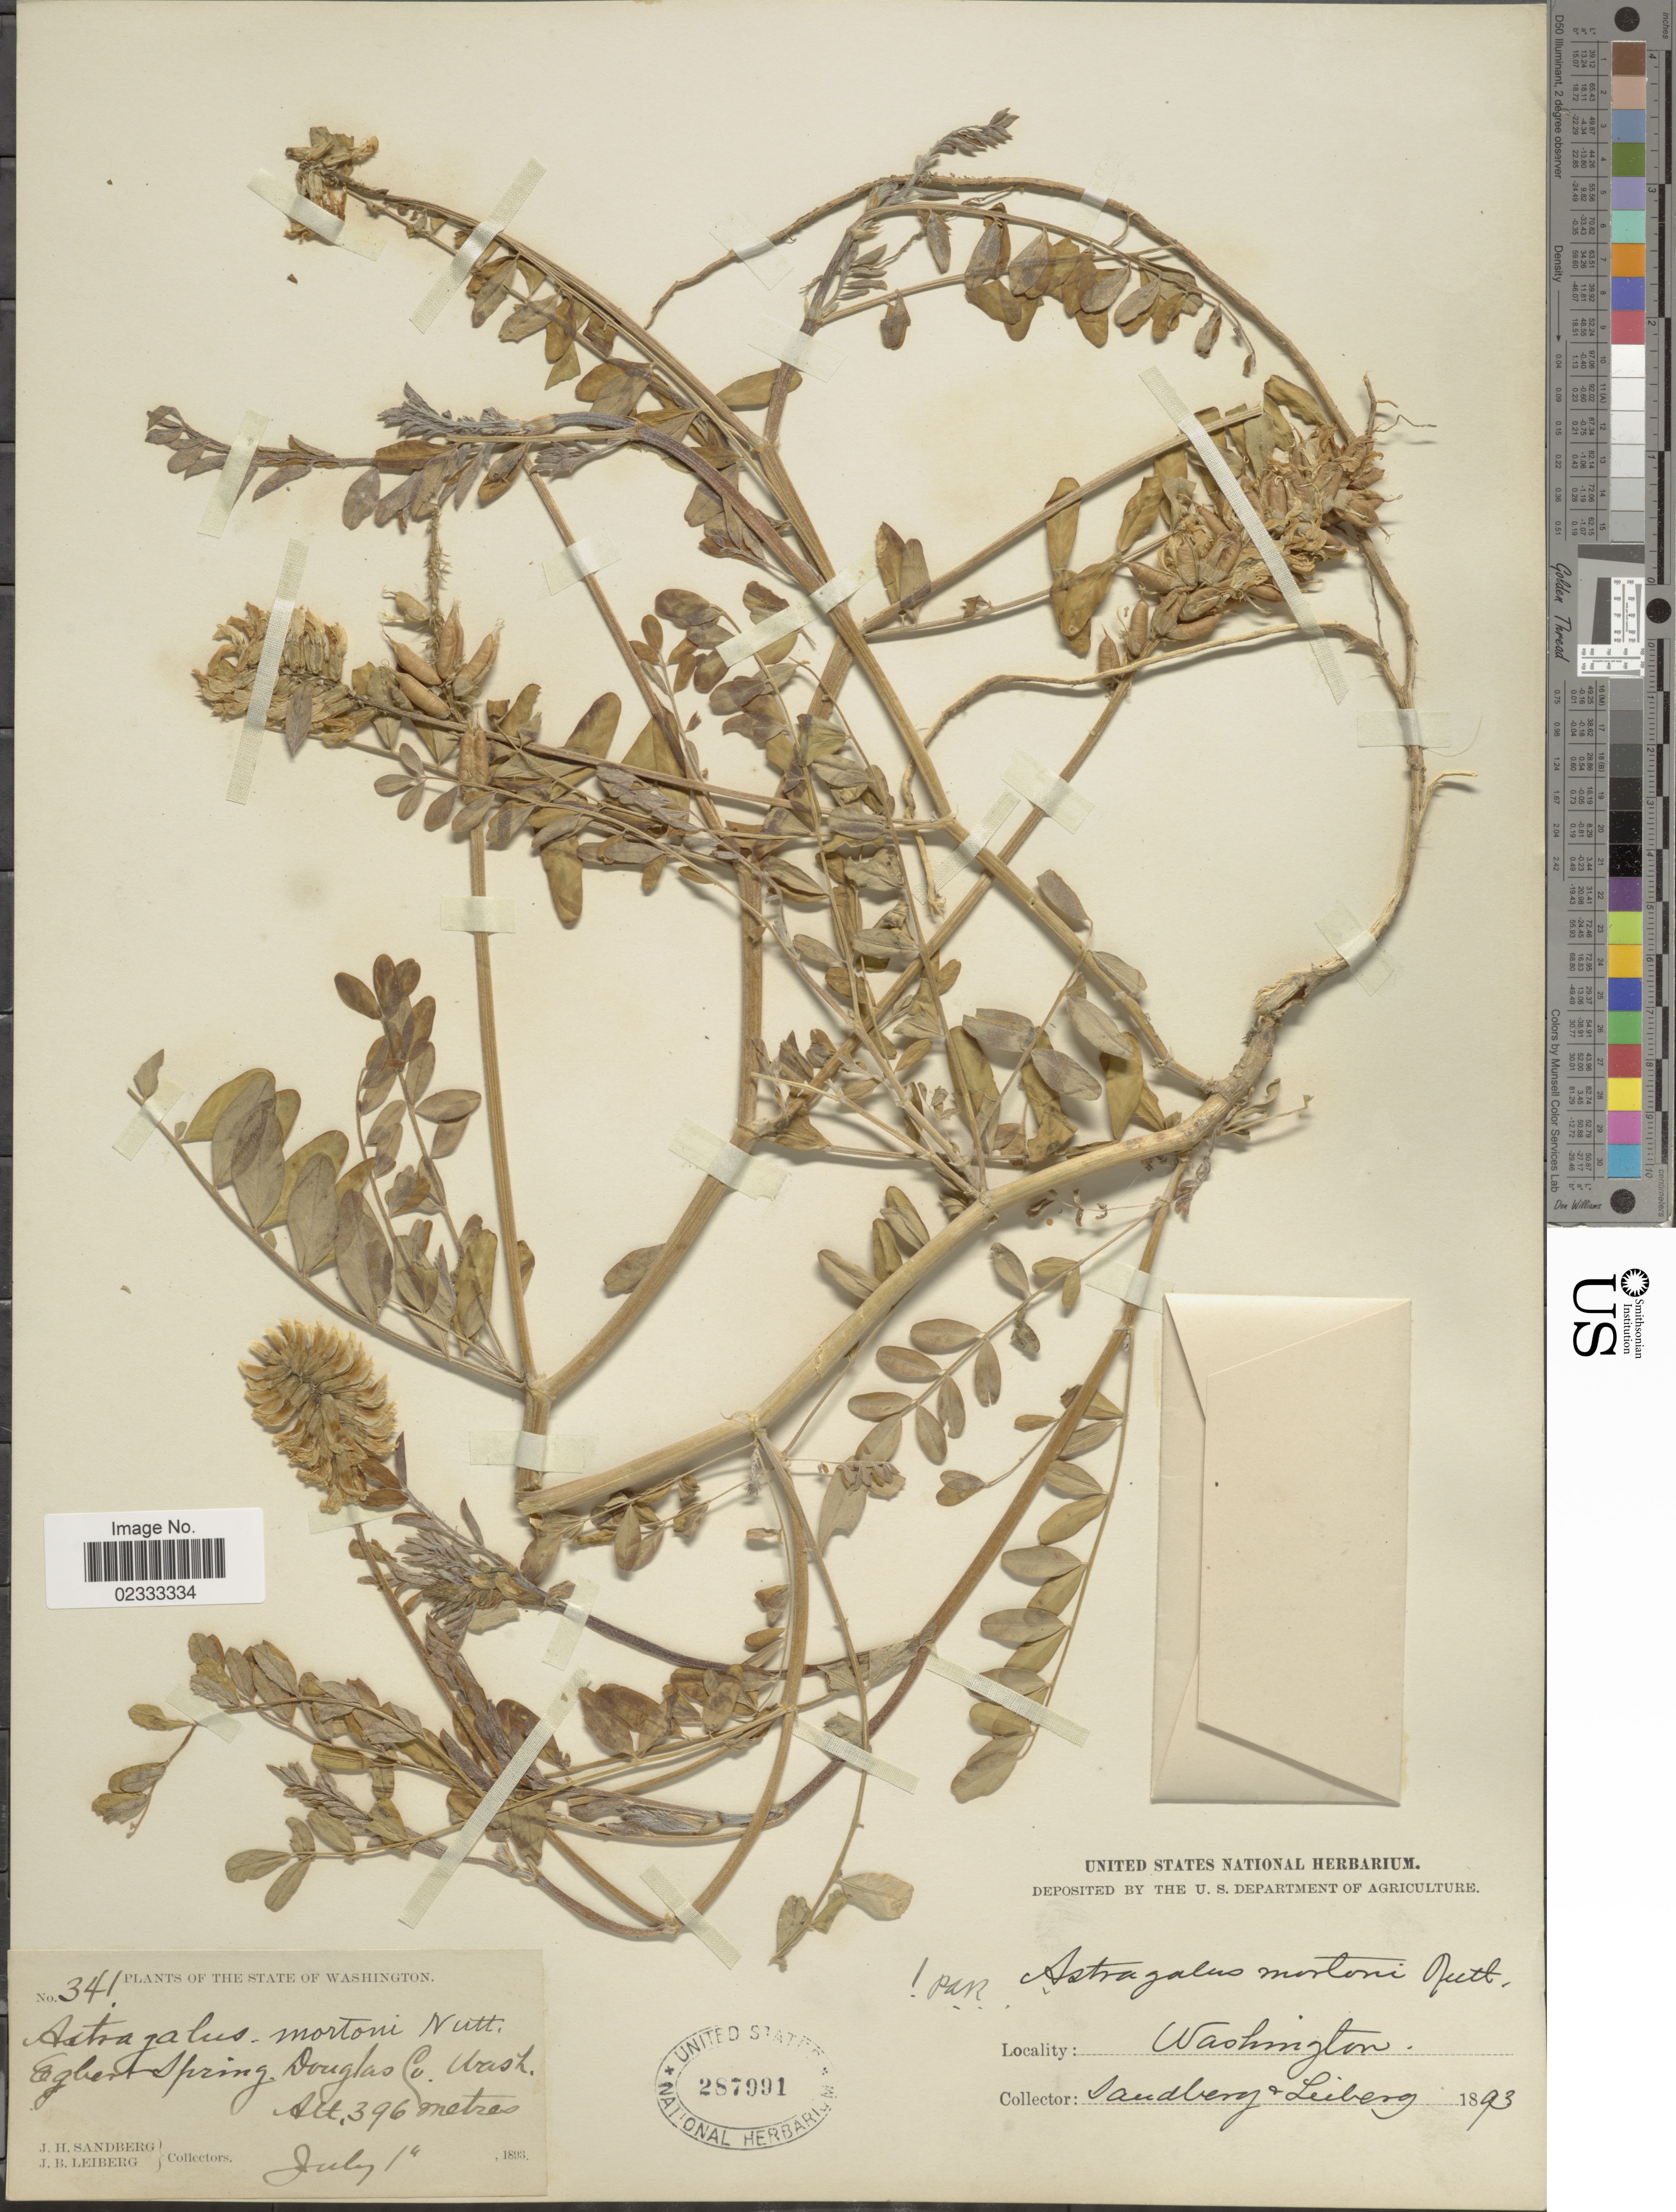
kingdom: Plantae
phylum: Tracheophyta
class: Magnoliopsida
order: Fabales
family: Fabaceae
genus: Astragalus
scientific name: Astragalus mortonii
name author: Nutt.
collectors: J. H. Sandberg & J. B. Leiberg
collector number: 341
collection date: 1893-07-01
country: United States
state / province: Washington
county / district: Douglas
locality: Egbert Spring, Douglas Co.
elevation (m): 396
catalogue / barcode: US 287991